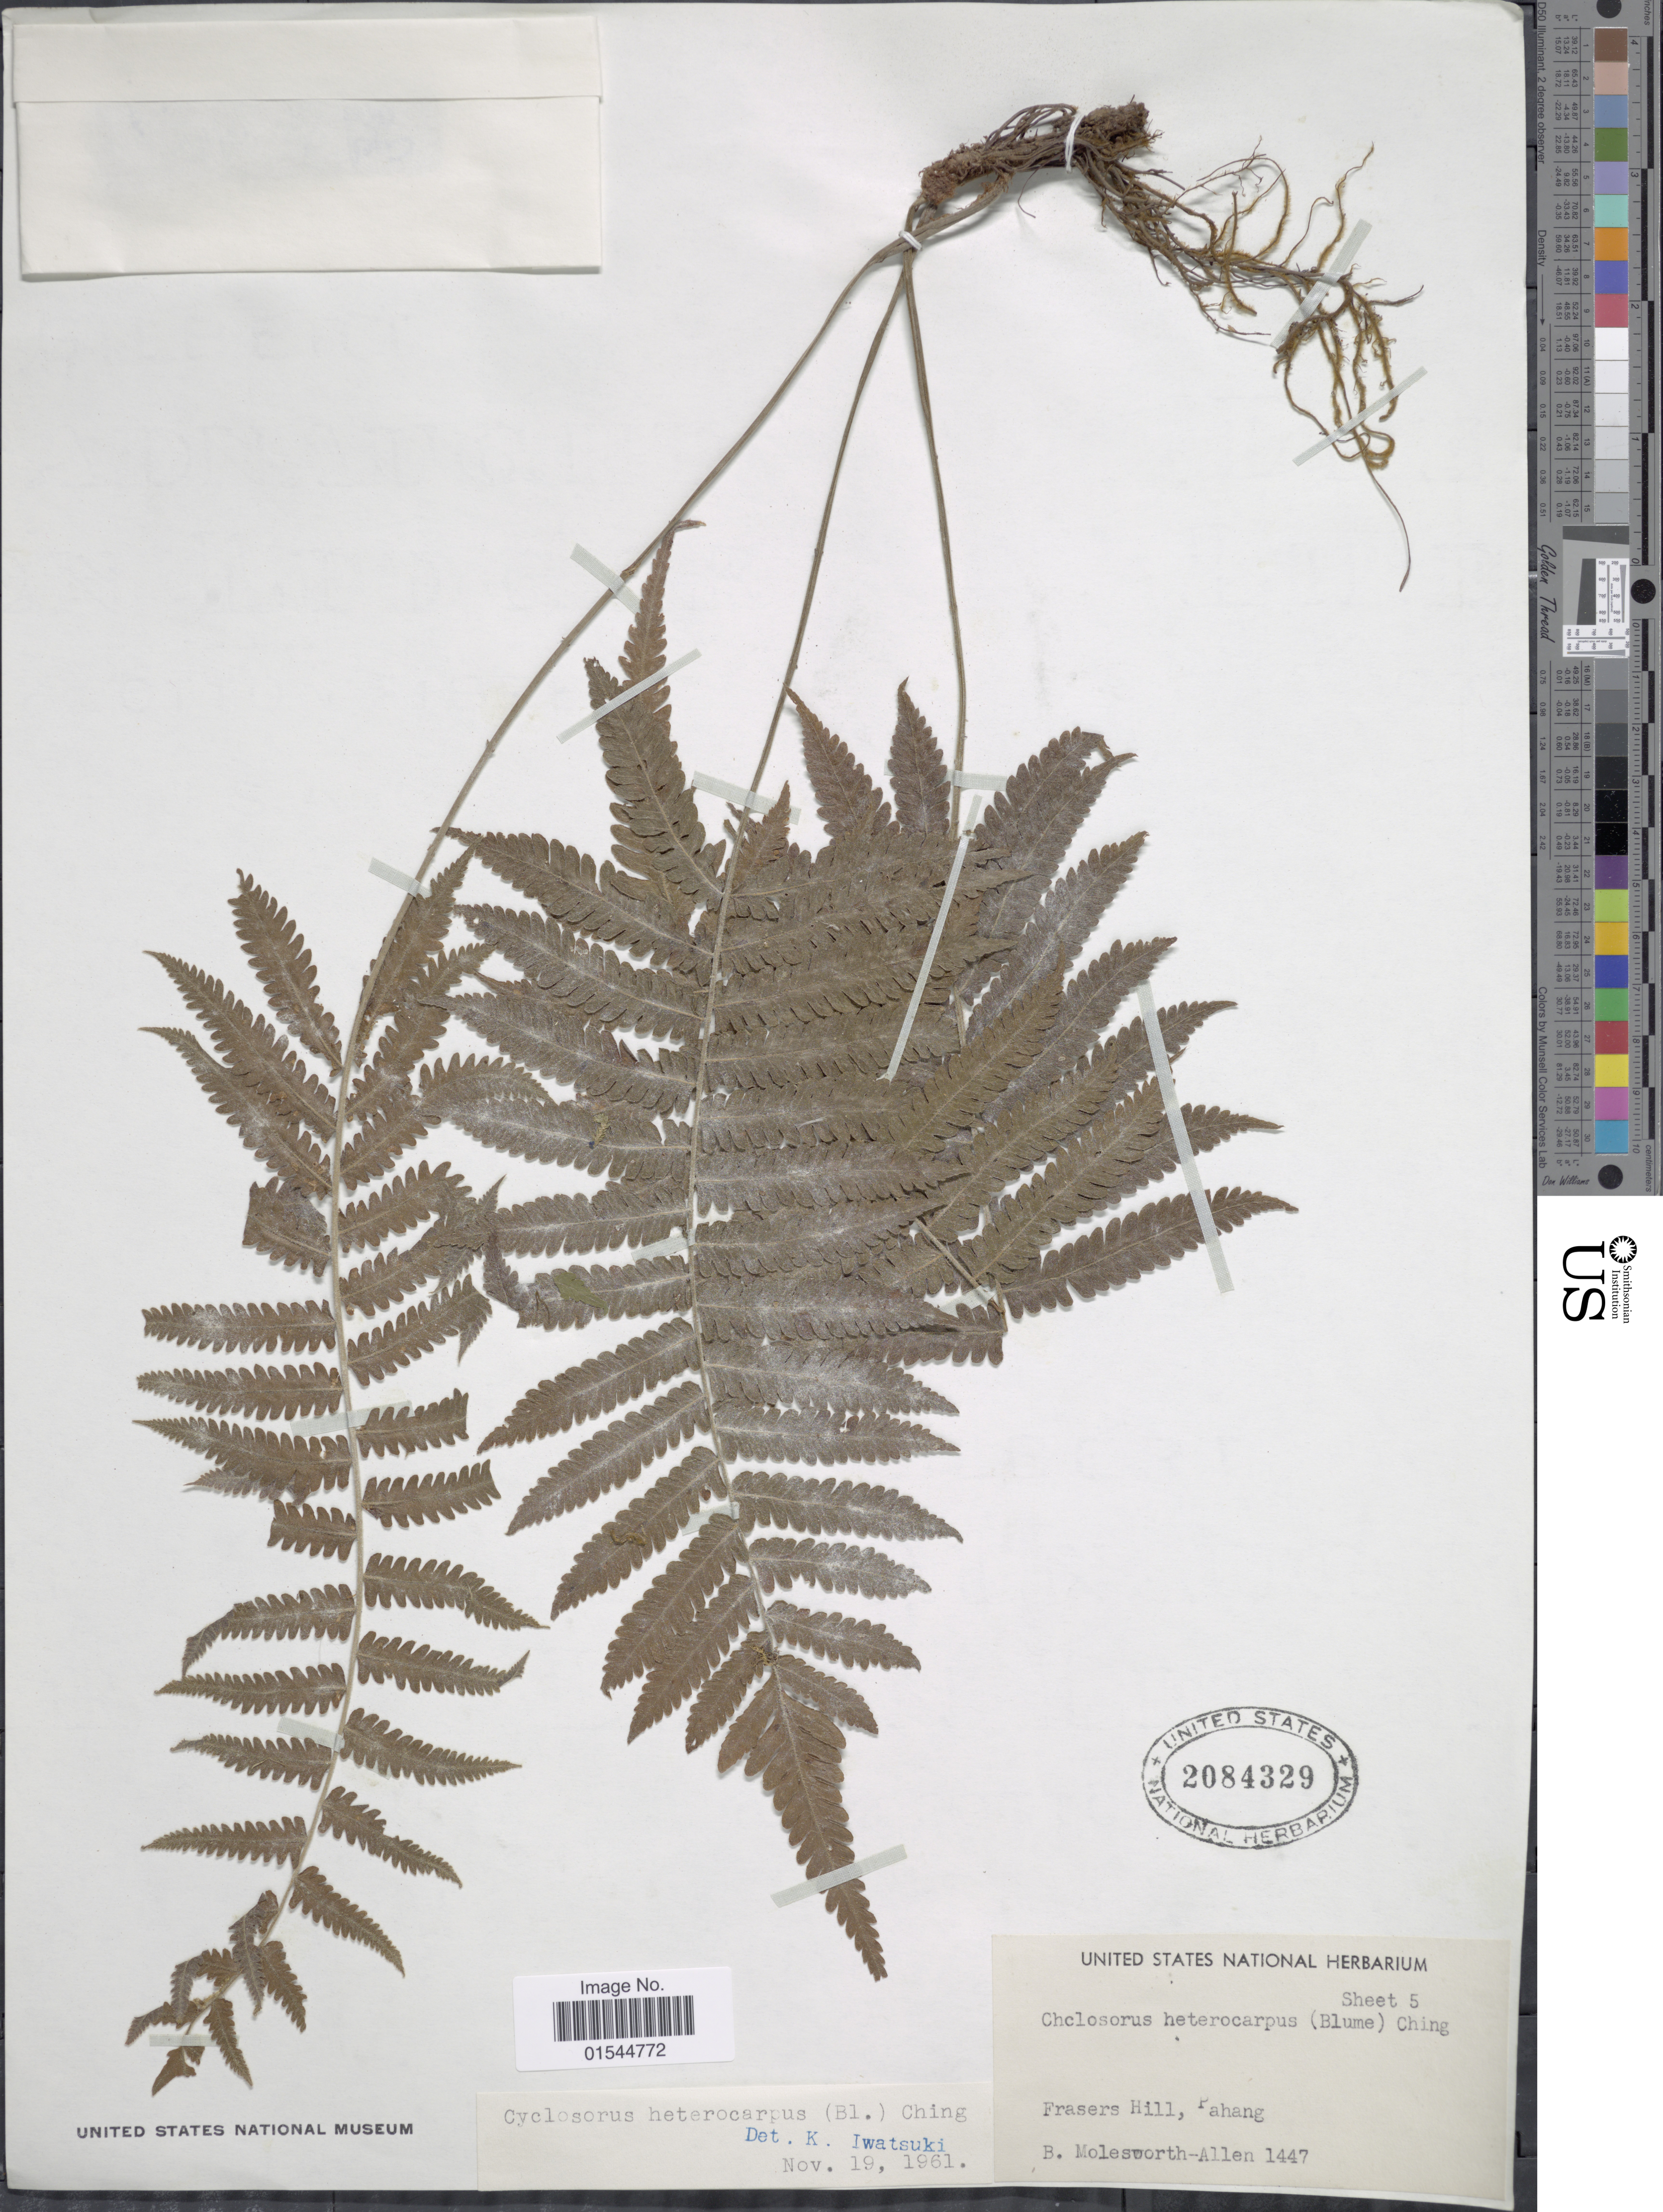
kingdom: Plantae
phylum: Tracheophyta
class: Polypodiopsida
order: Polypodiales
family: Thelypteridaceae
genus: Sphaerostephanos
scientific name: Sphaerostephanos heterocarpus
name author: (Blume) Holttum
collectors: B. E. G. Molesworth-Allen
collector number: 1447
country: Malaysia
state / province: Pahang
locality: Frasers Hill, Pahang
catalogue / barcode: US 2084329